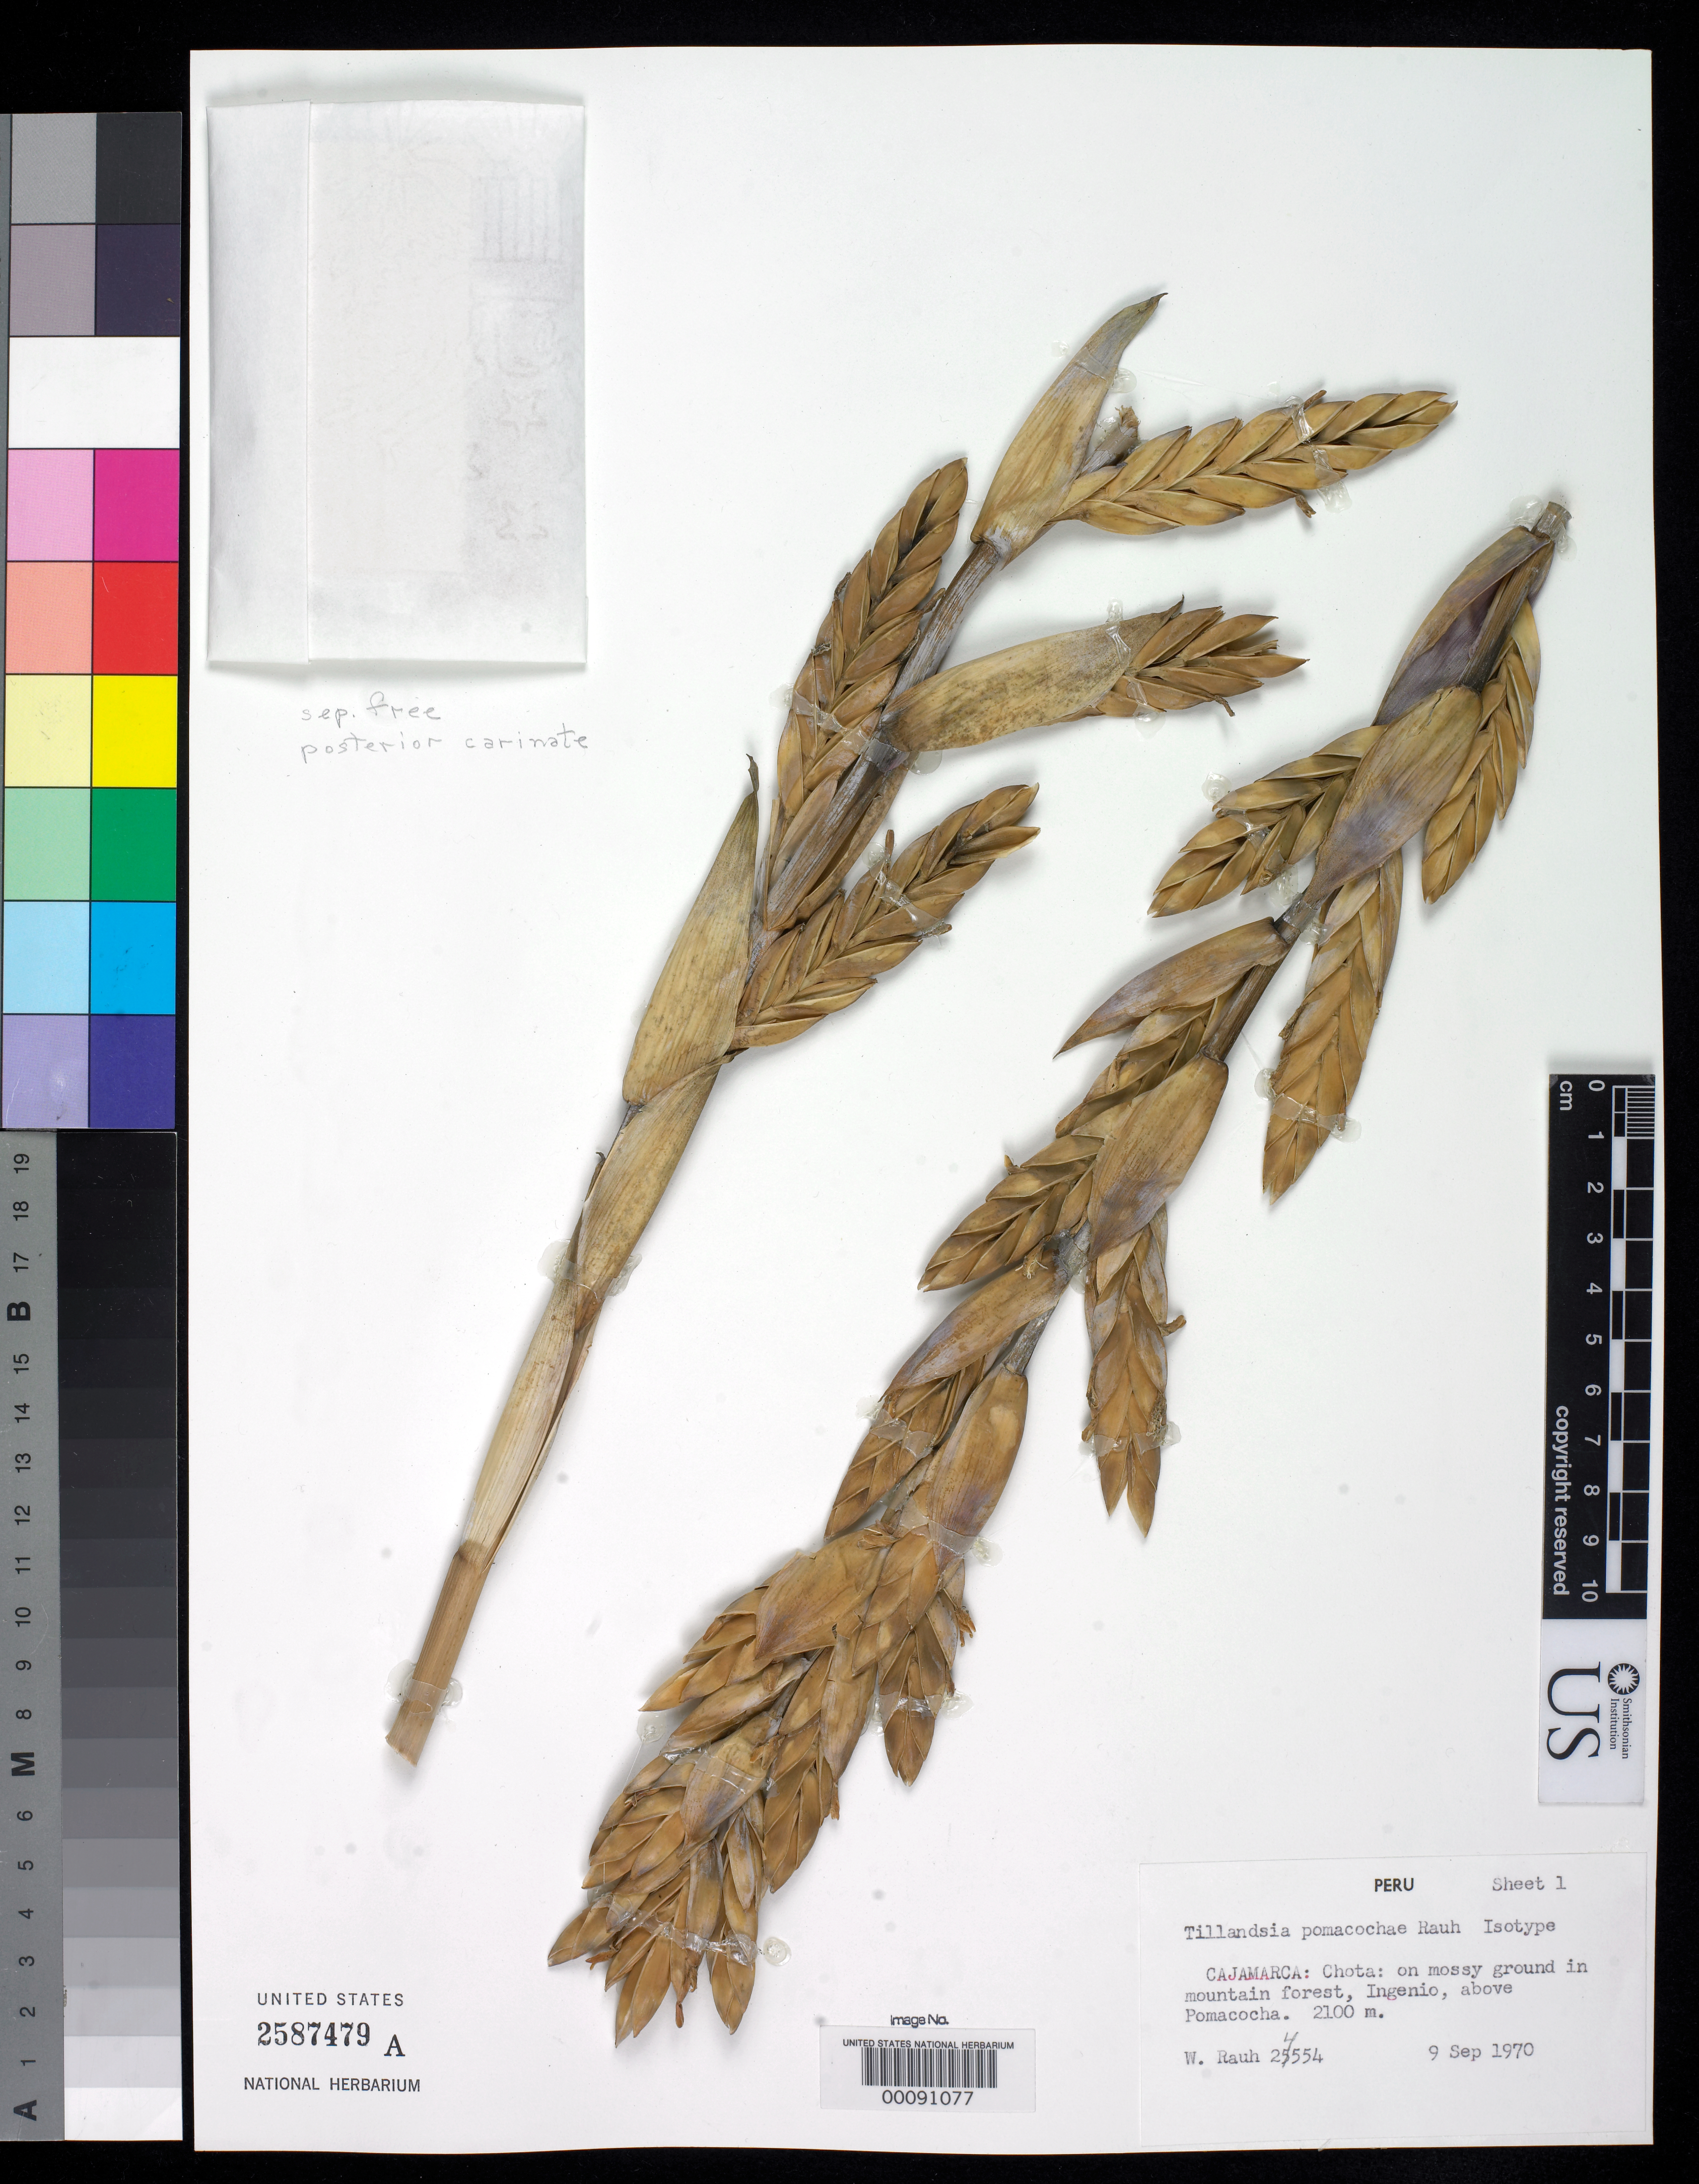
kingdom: Plantae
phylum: Tracheophyta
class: Liliopsida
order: Poales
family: Bromeliaceae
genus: Tillandsia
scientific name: Tillandsia pomacochae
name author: Rauh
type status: Isotype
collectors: W. Rauh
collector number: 24554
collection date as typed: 09 Sep 1970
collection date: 1970-09-09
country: Peru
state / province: Cajamarca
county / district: Chota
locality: near Ingenio, above Pomacocha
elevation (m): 2100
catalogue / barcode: US 2587479A